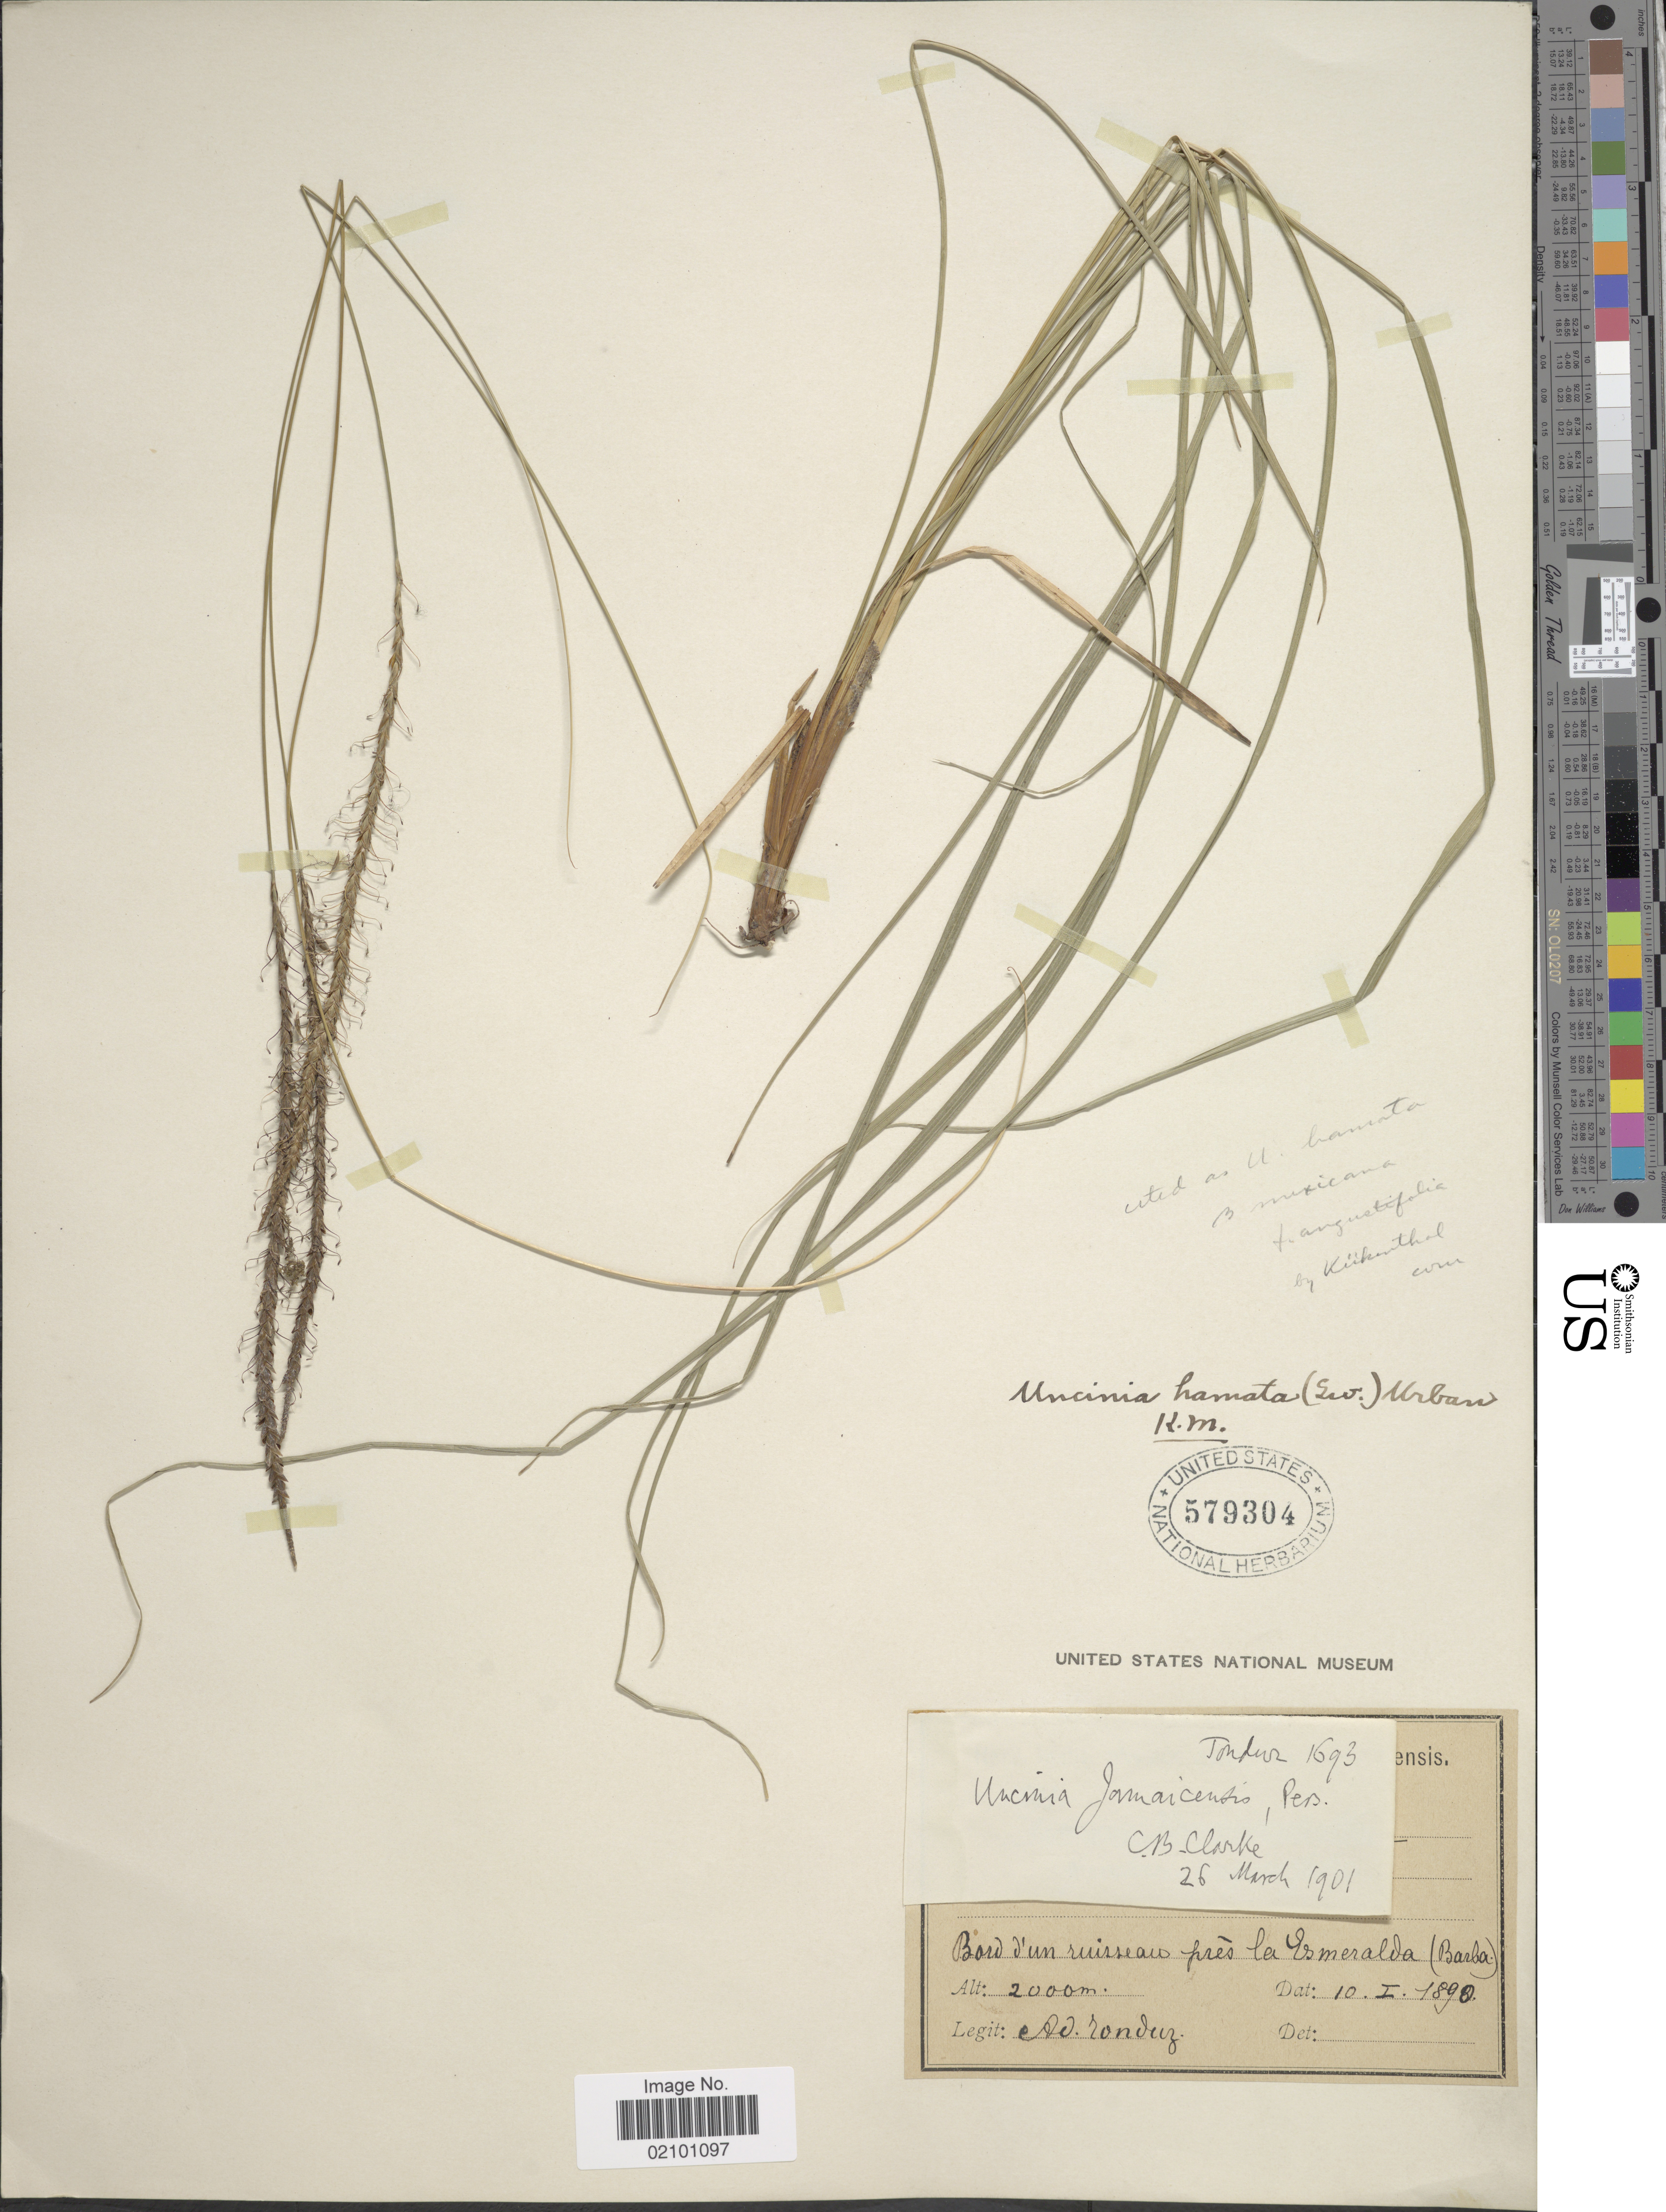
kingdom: Plantae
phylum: Tracheophyta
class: Liliopsida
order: Poales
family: Cyperaceae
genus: Carex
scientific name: Carex hamata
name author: Sw.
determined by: Strong, M. T., (US), Smithsonian Institution - National Museum of Natural History (UNITED STATES)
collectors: A. Tonduz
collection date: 1890-01-10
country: Costa Rica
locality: Bord d'un ruissean pres la Esmeralda (Barba)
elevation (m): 2000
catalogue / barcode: US 579304